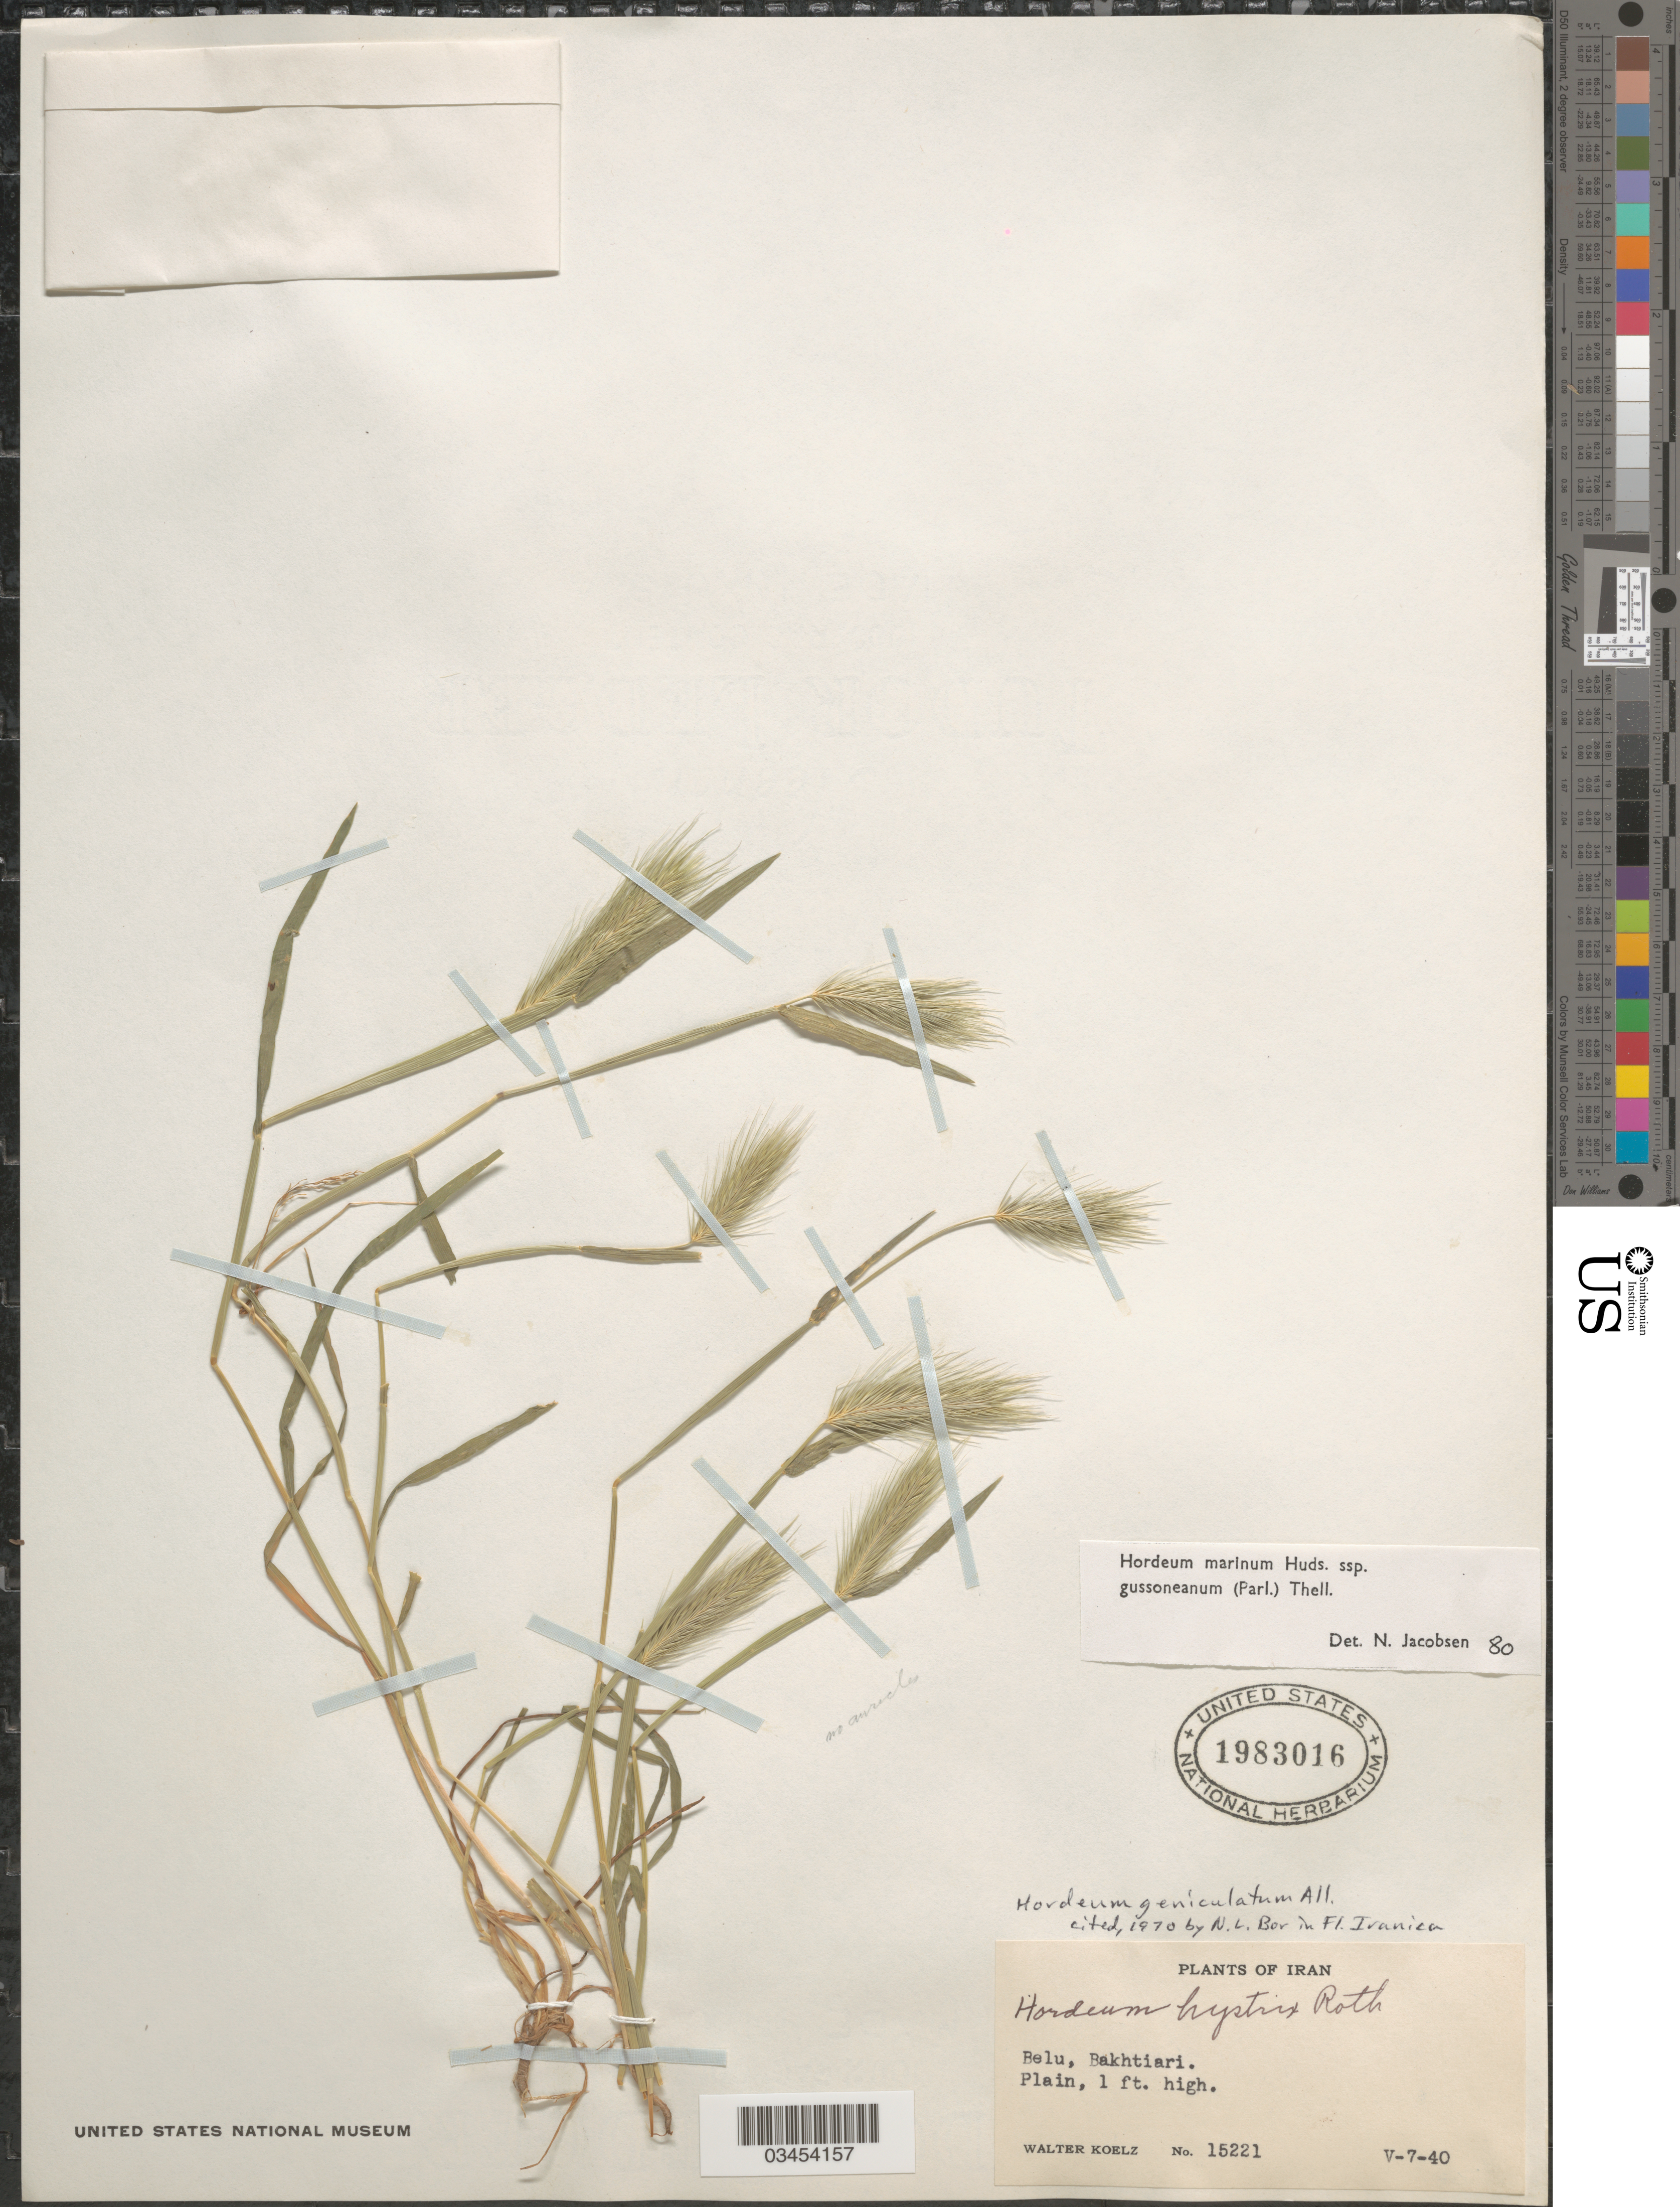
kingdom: Plantae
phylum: Tracheophyta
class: Liliopsida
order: Poales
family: Poaceae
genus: Hordeum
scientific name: Hordeum marinum subsp. gussoneanum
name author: (Parl.) Thell.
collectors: W. N. Koelz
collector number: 15221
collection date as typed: Transcribed d/m/y: 7/5/40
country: Iran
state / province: Chahar Mahaal and Bakhtiari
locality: Belu, Bakhtiari.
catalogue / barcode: US 1983016